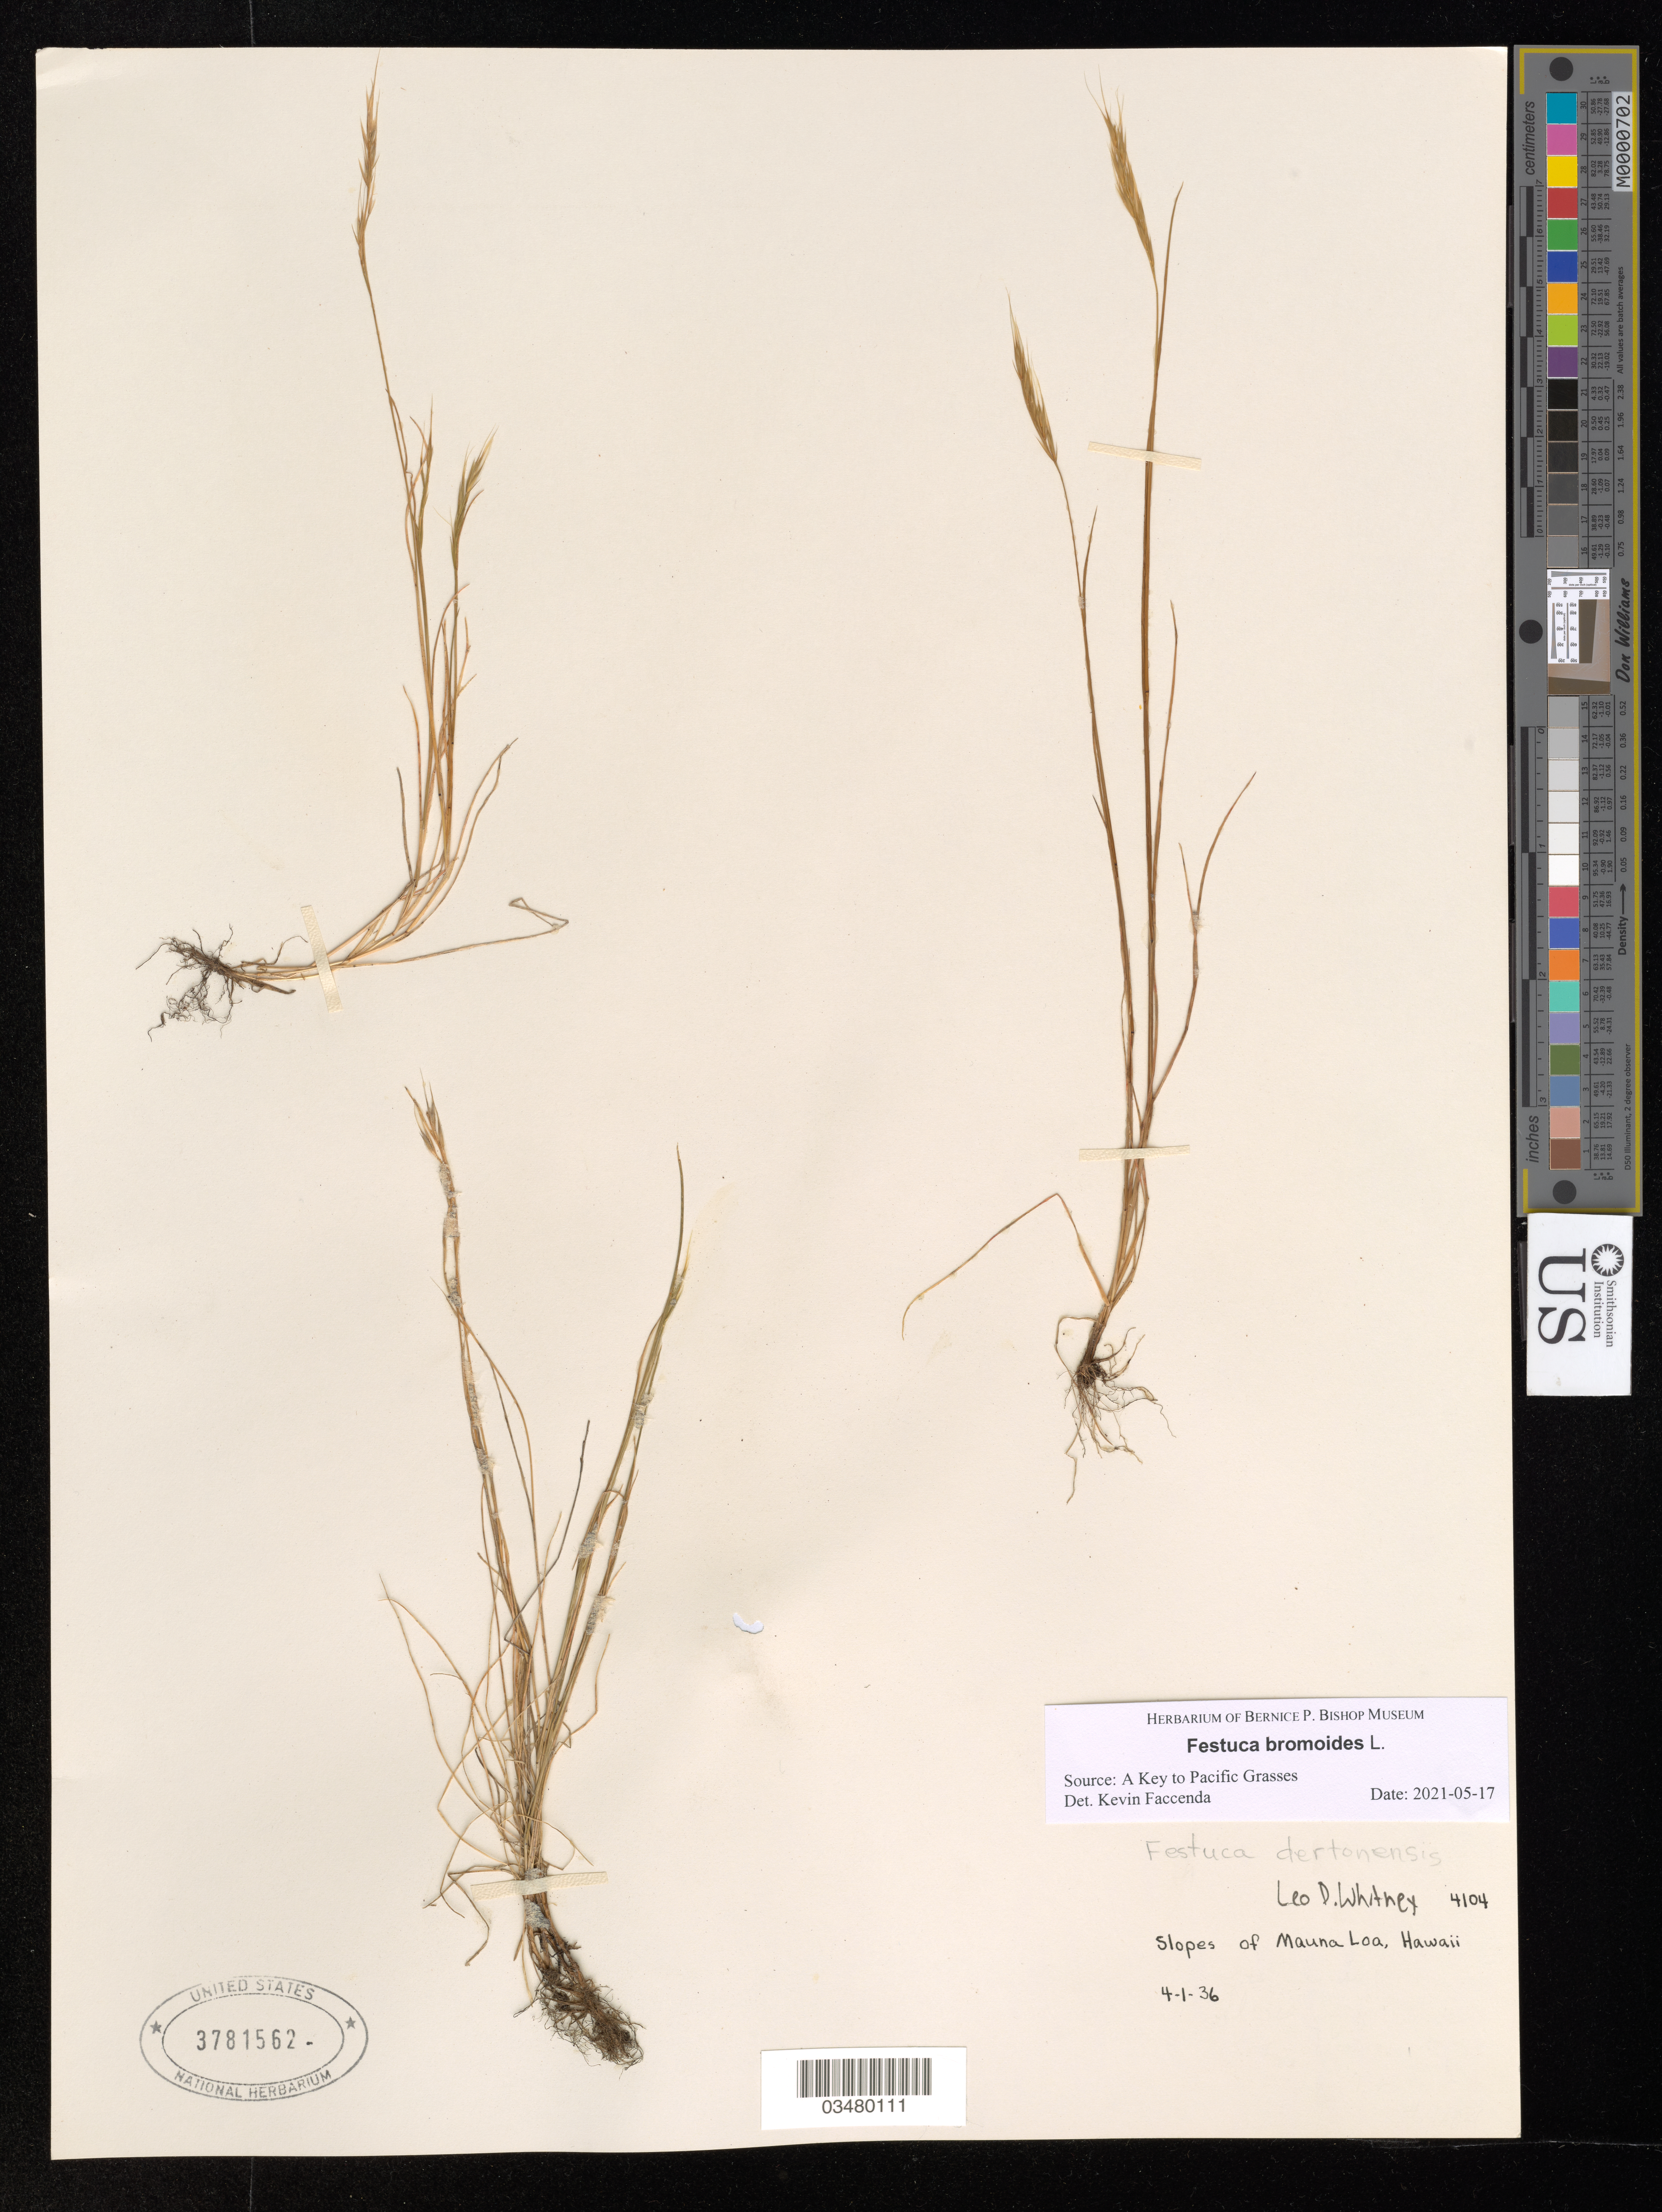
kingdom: Plantae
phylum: Tracheophyta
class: Liliopsida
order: Poales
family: Poaceae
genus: Festuca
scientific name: Festuca bromoides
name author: L.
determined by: Faccenda, K.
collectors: L. Whitney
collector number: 4104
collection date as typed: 1 Apr 1936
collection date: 1936-04-01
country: United States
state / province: Hawaii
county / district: Hawaii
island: Hawaii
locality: Slopes of Mauna Loa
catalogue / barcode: US 3781562